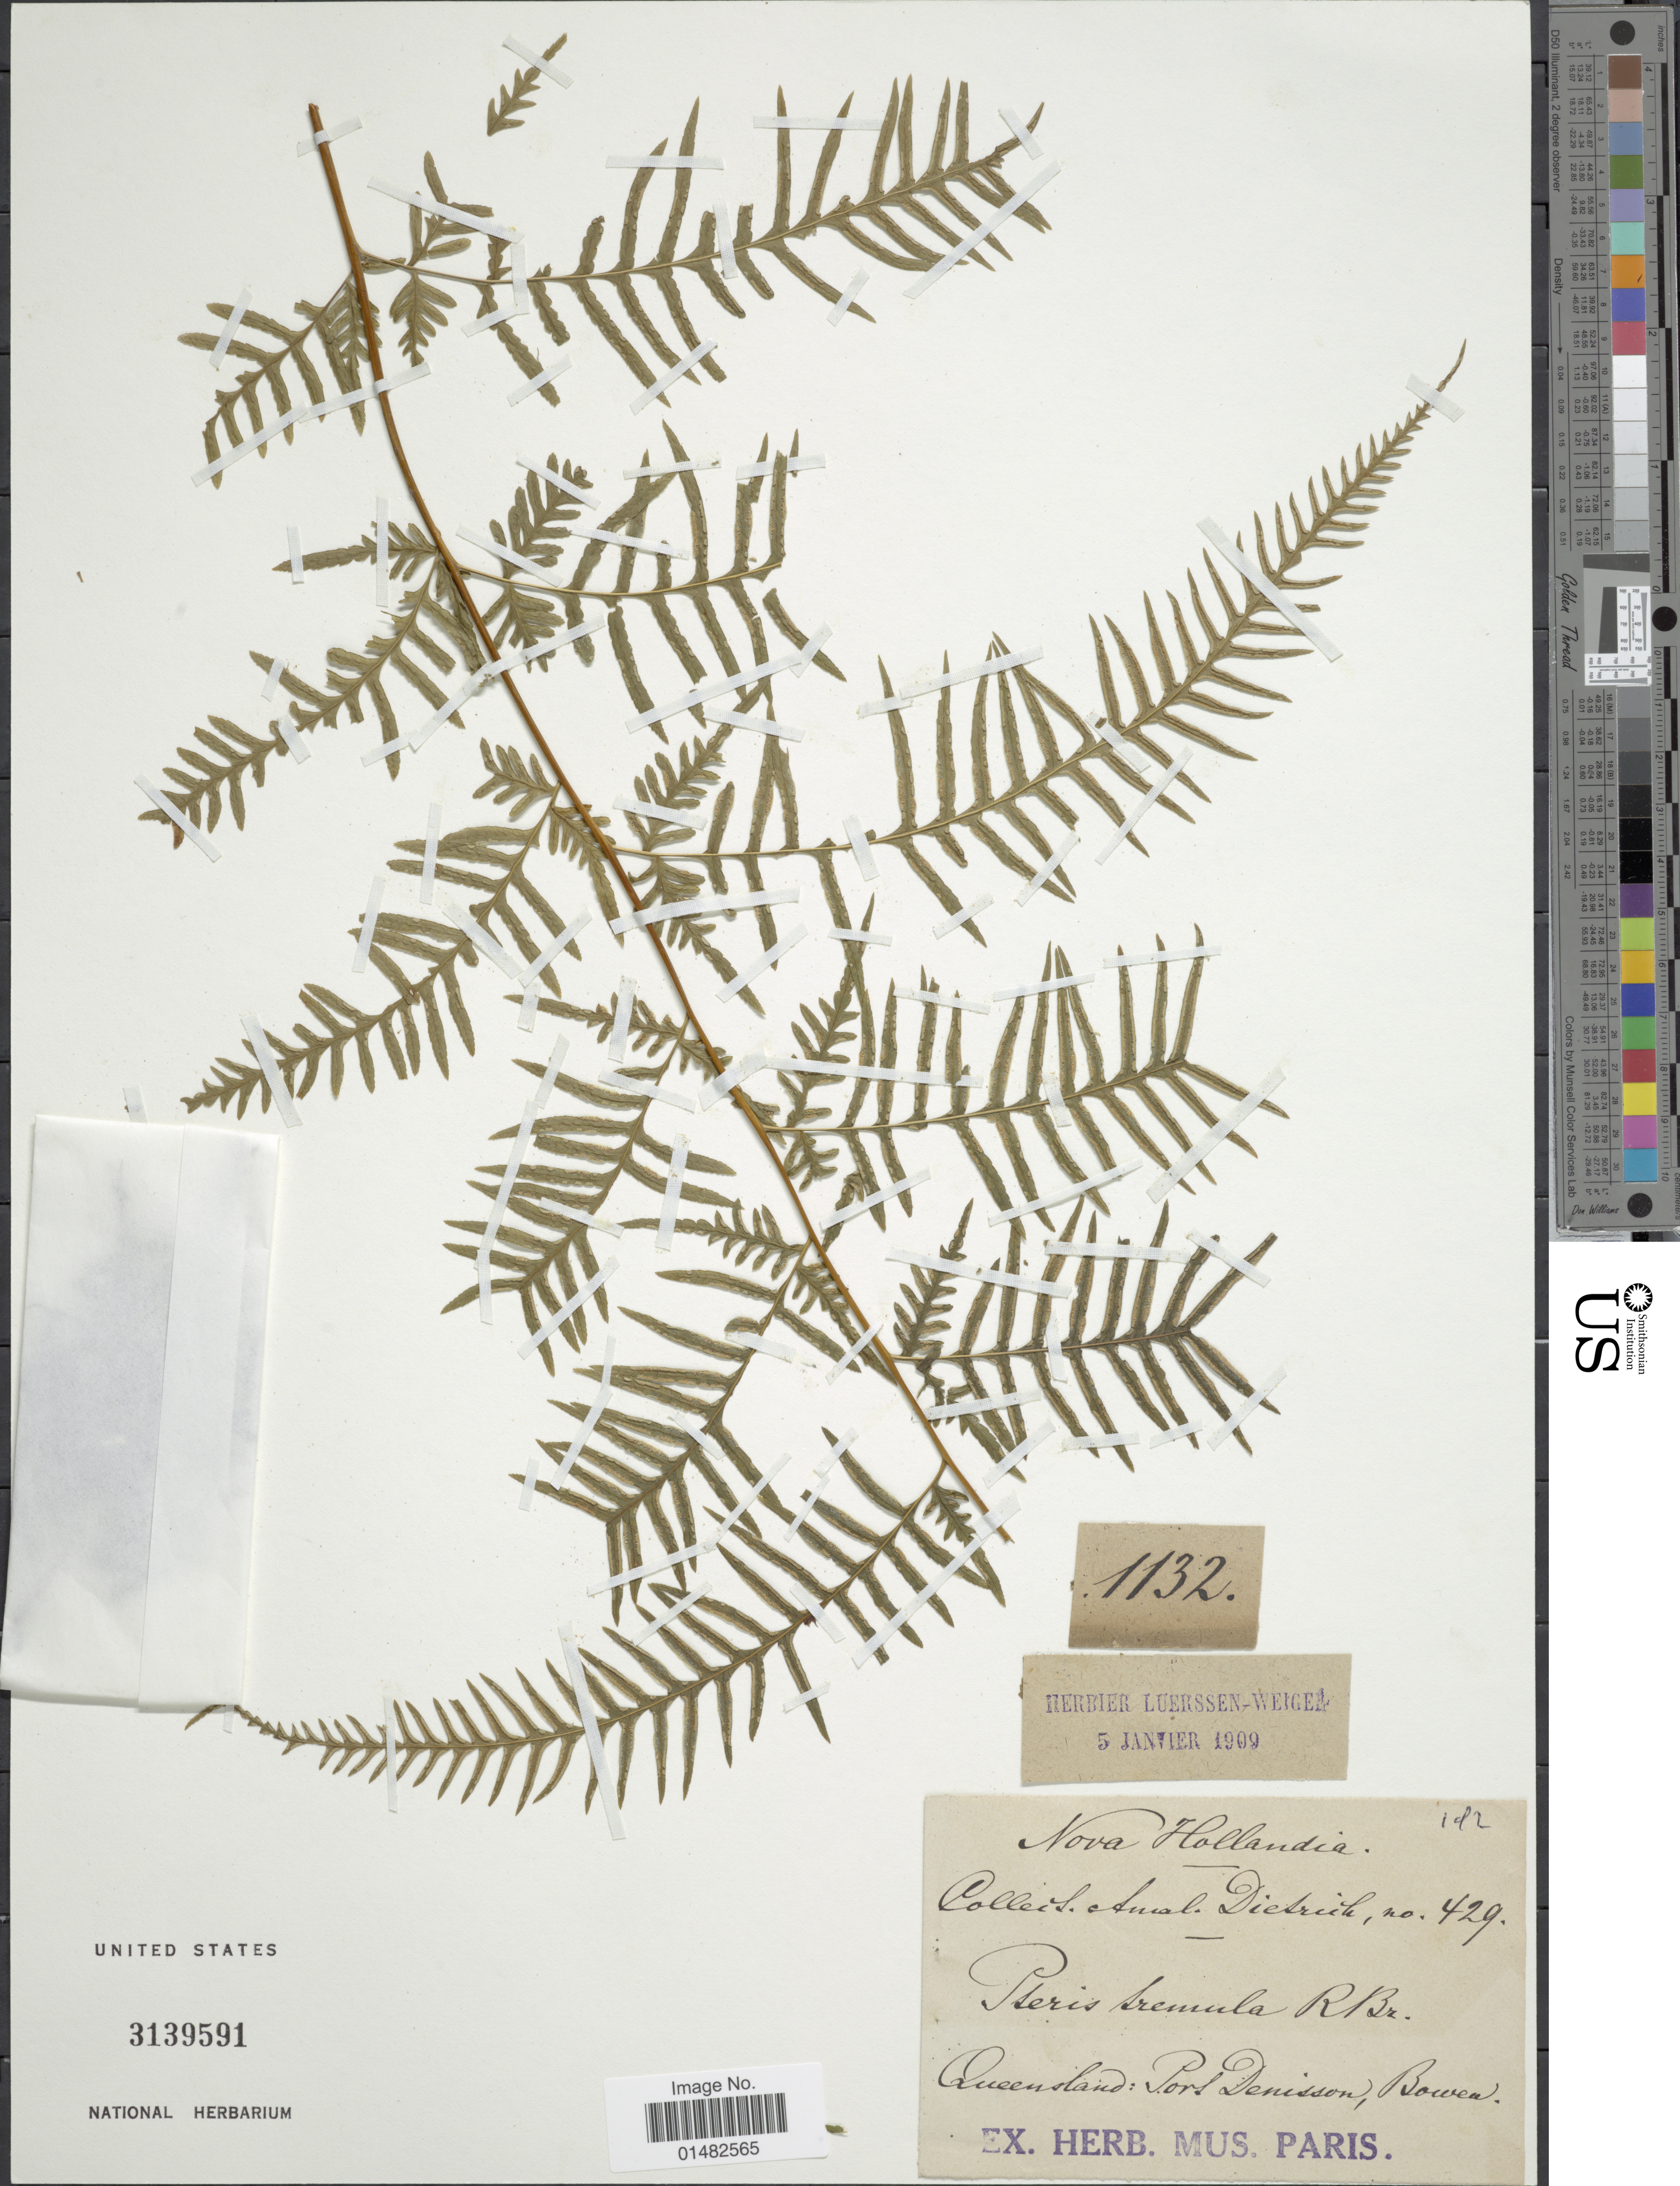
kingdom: Plantae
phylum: Tracheophyta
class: Polypodiopsida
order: Polypodiales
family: Pteridaceae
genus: Pteris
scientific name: Pteris tremula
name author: R. Br.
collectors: A. Dietrich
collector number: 429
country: Australia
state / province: Queensland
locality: Nova Hollandia, Queensland: Port Denisson, Bowen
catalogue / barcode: US 3139591